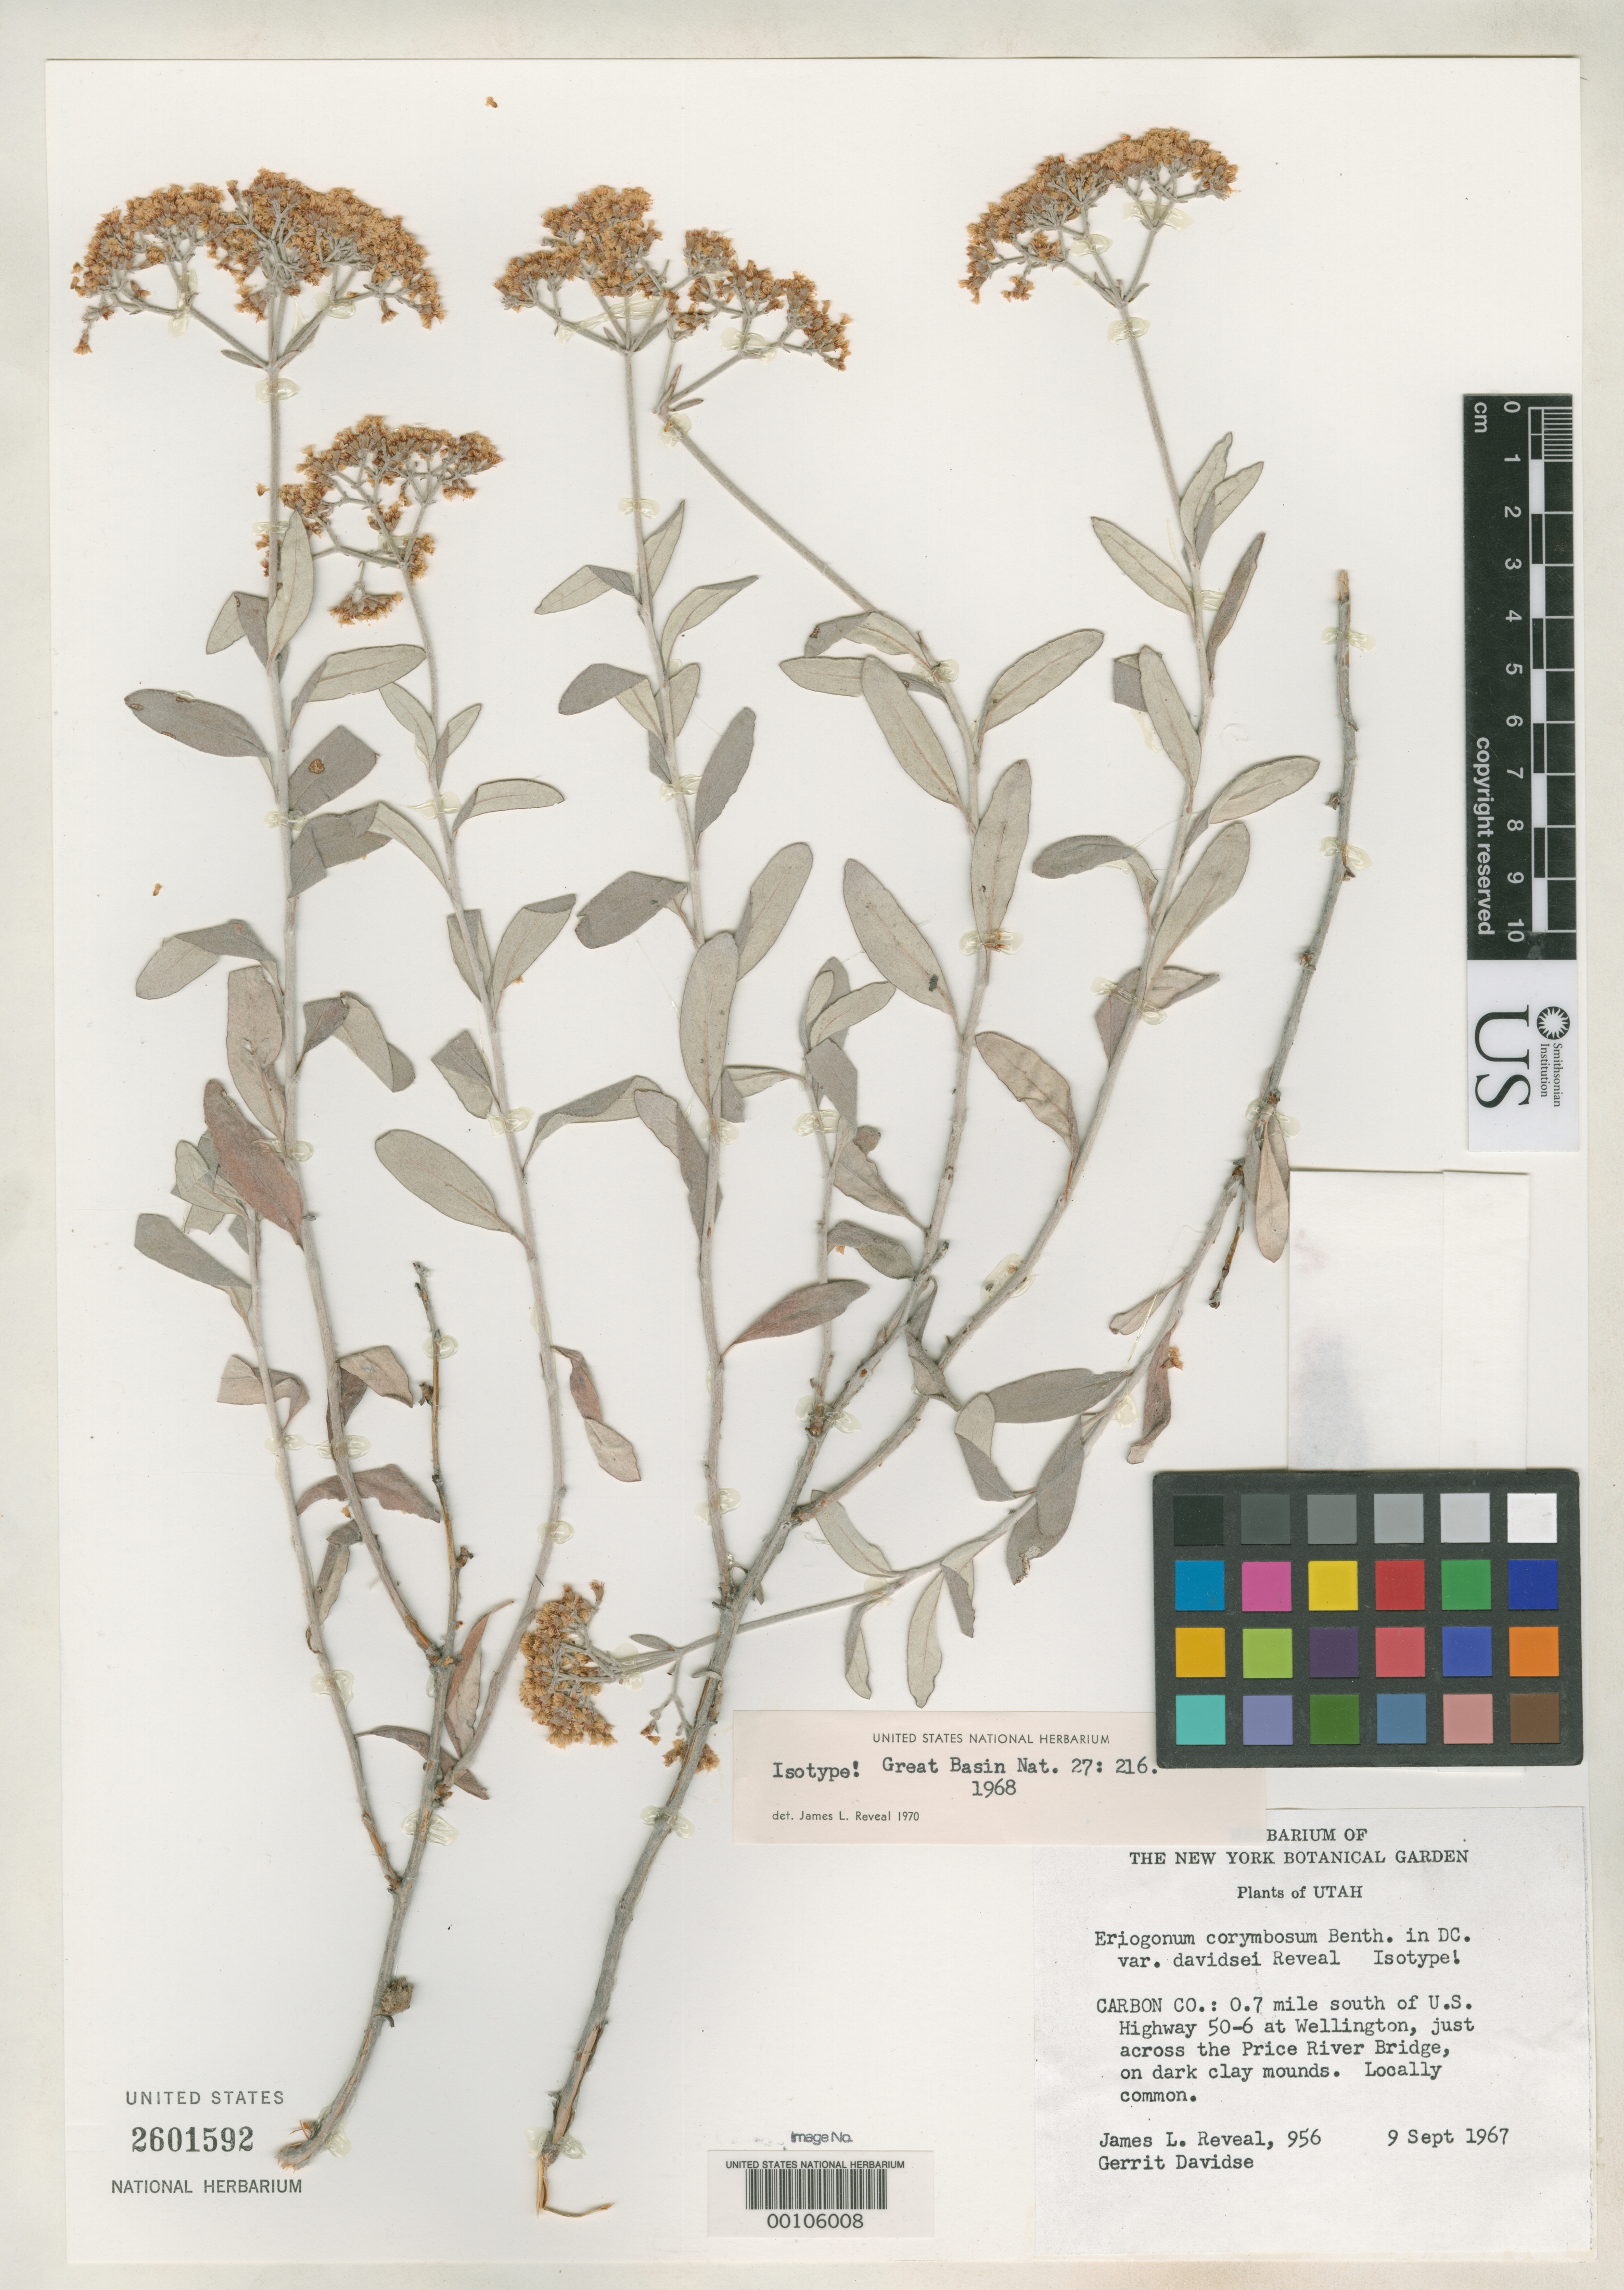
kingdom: Plantae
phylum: Tracheophyta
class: Magnoliopsida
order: Caryophyllales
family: Polygonaceae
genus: Eriogonum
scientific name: Eriogonum corymbosum var. davidsei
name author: Reveal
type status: Isotype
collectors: J. L. Reveal & G. Davidse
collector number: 956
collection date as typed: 09 Sep 1967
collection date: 1967-09-09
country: United States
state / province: Utah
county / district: Carbon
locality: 0.7 mi. S of U.S. hwy. 50-6 at Wellington, across Price River Bridge.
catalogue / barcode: US 2601592